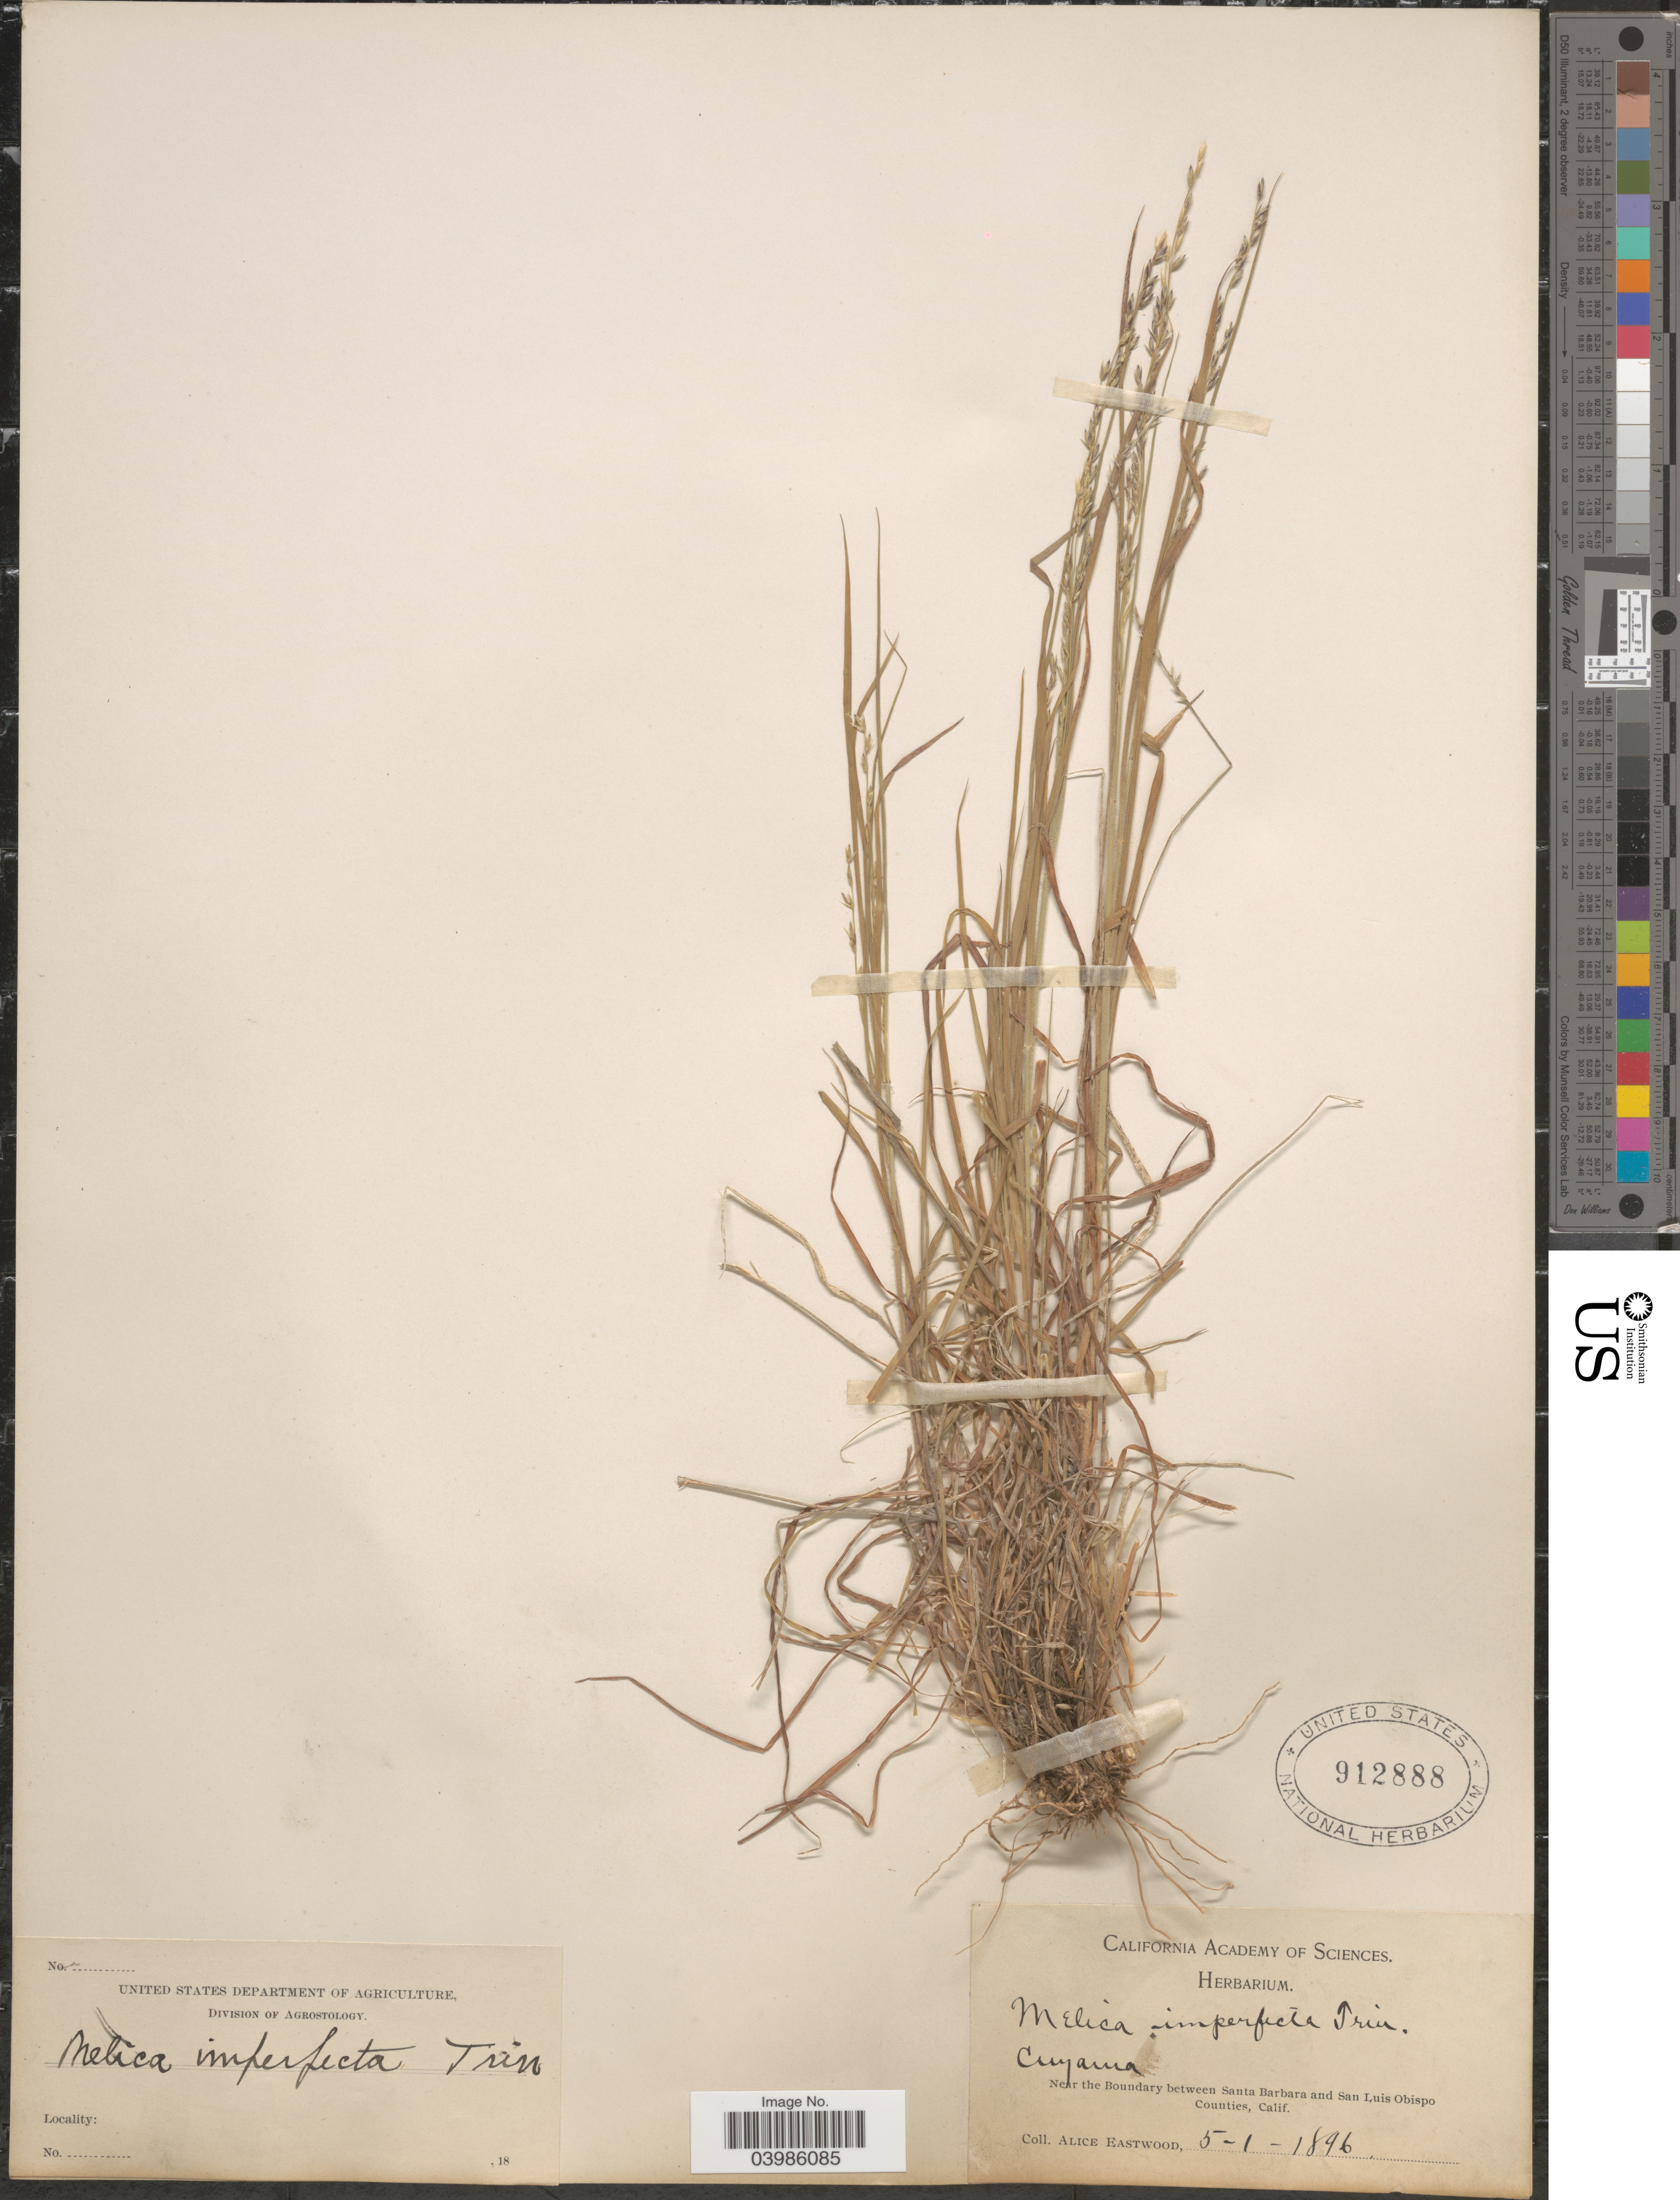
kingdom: Plantae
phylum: Tracheophyta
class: Liliopsida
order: Poales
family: Poaceae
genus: Melica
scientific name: Melica imperfecta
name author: Trin.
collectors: A. Eastwood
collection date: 1896-05-01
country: United States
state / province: California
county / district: Santa Barbara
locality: Cuyama. Near the Boundary between Santa Barbara and San Luis Obispo Counties.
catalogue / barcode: US 912888